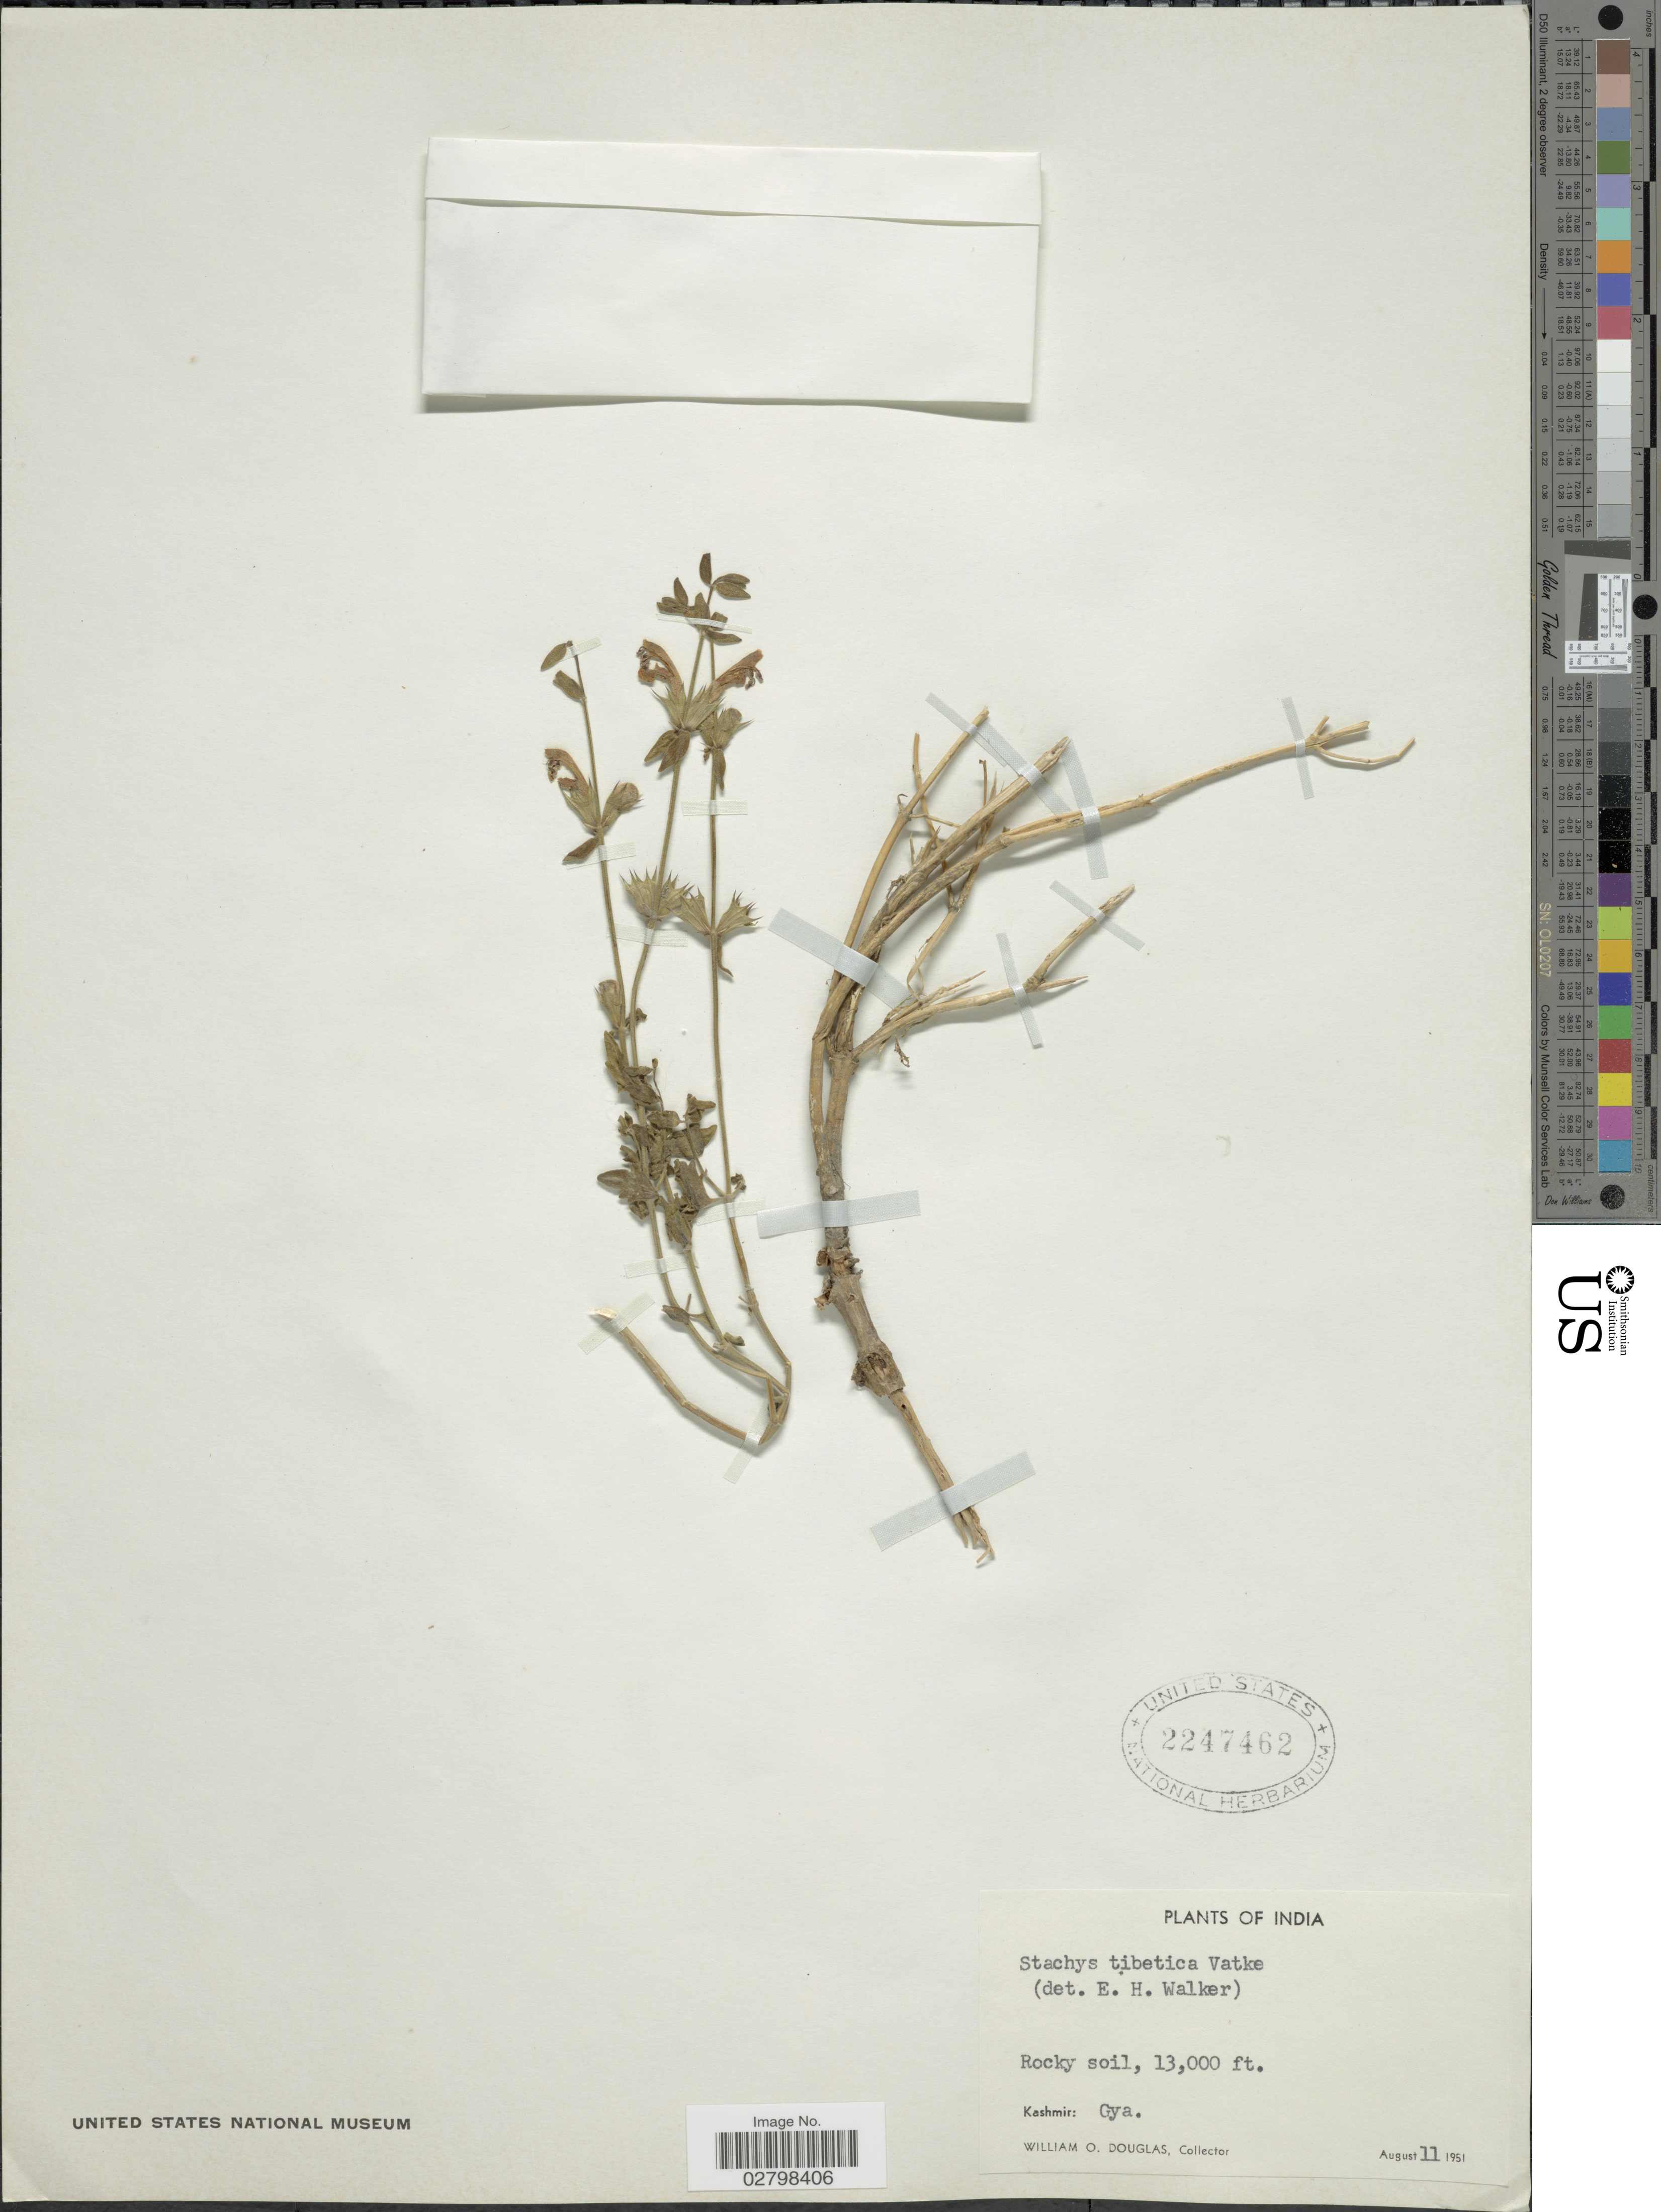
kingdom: Plantae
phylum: Tracheophyta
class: Magnoliopsida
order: Lamiales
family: Lamiaceae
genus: Stachys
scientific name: Stachys tibetica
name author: Vatke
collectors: W. Douglas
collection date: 1951-08-11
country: India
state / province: Jammu and Kashmir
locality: Kashmir: Gya.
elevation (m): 3962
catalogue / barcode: US 2247462